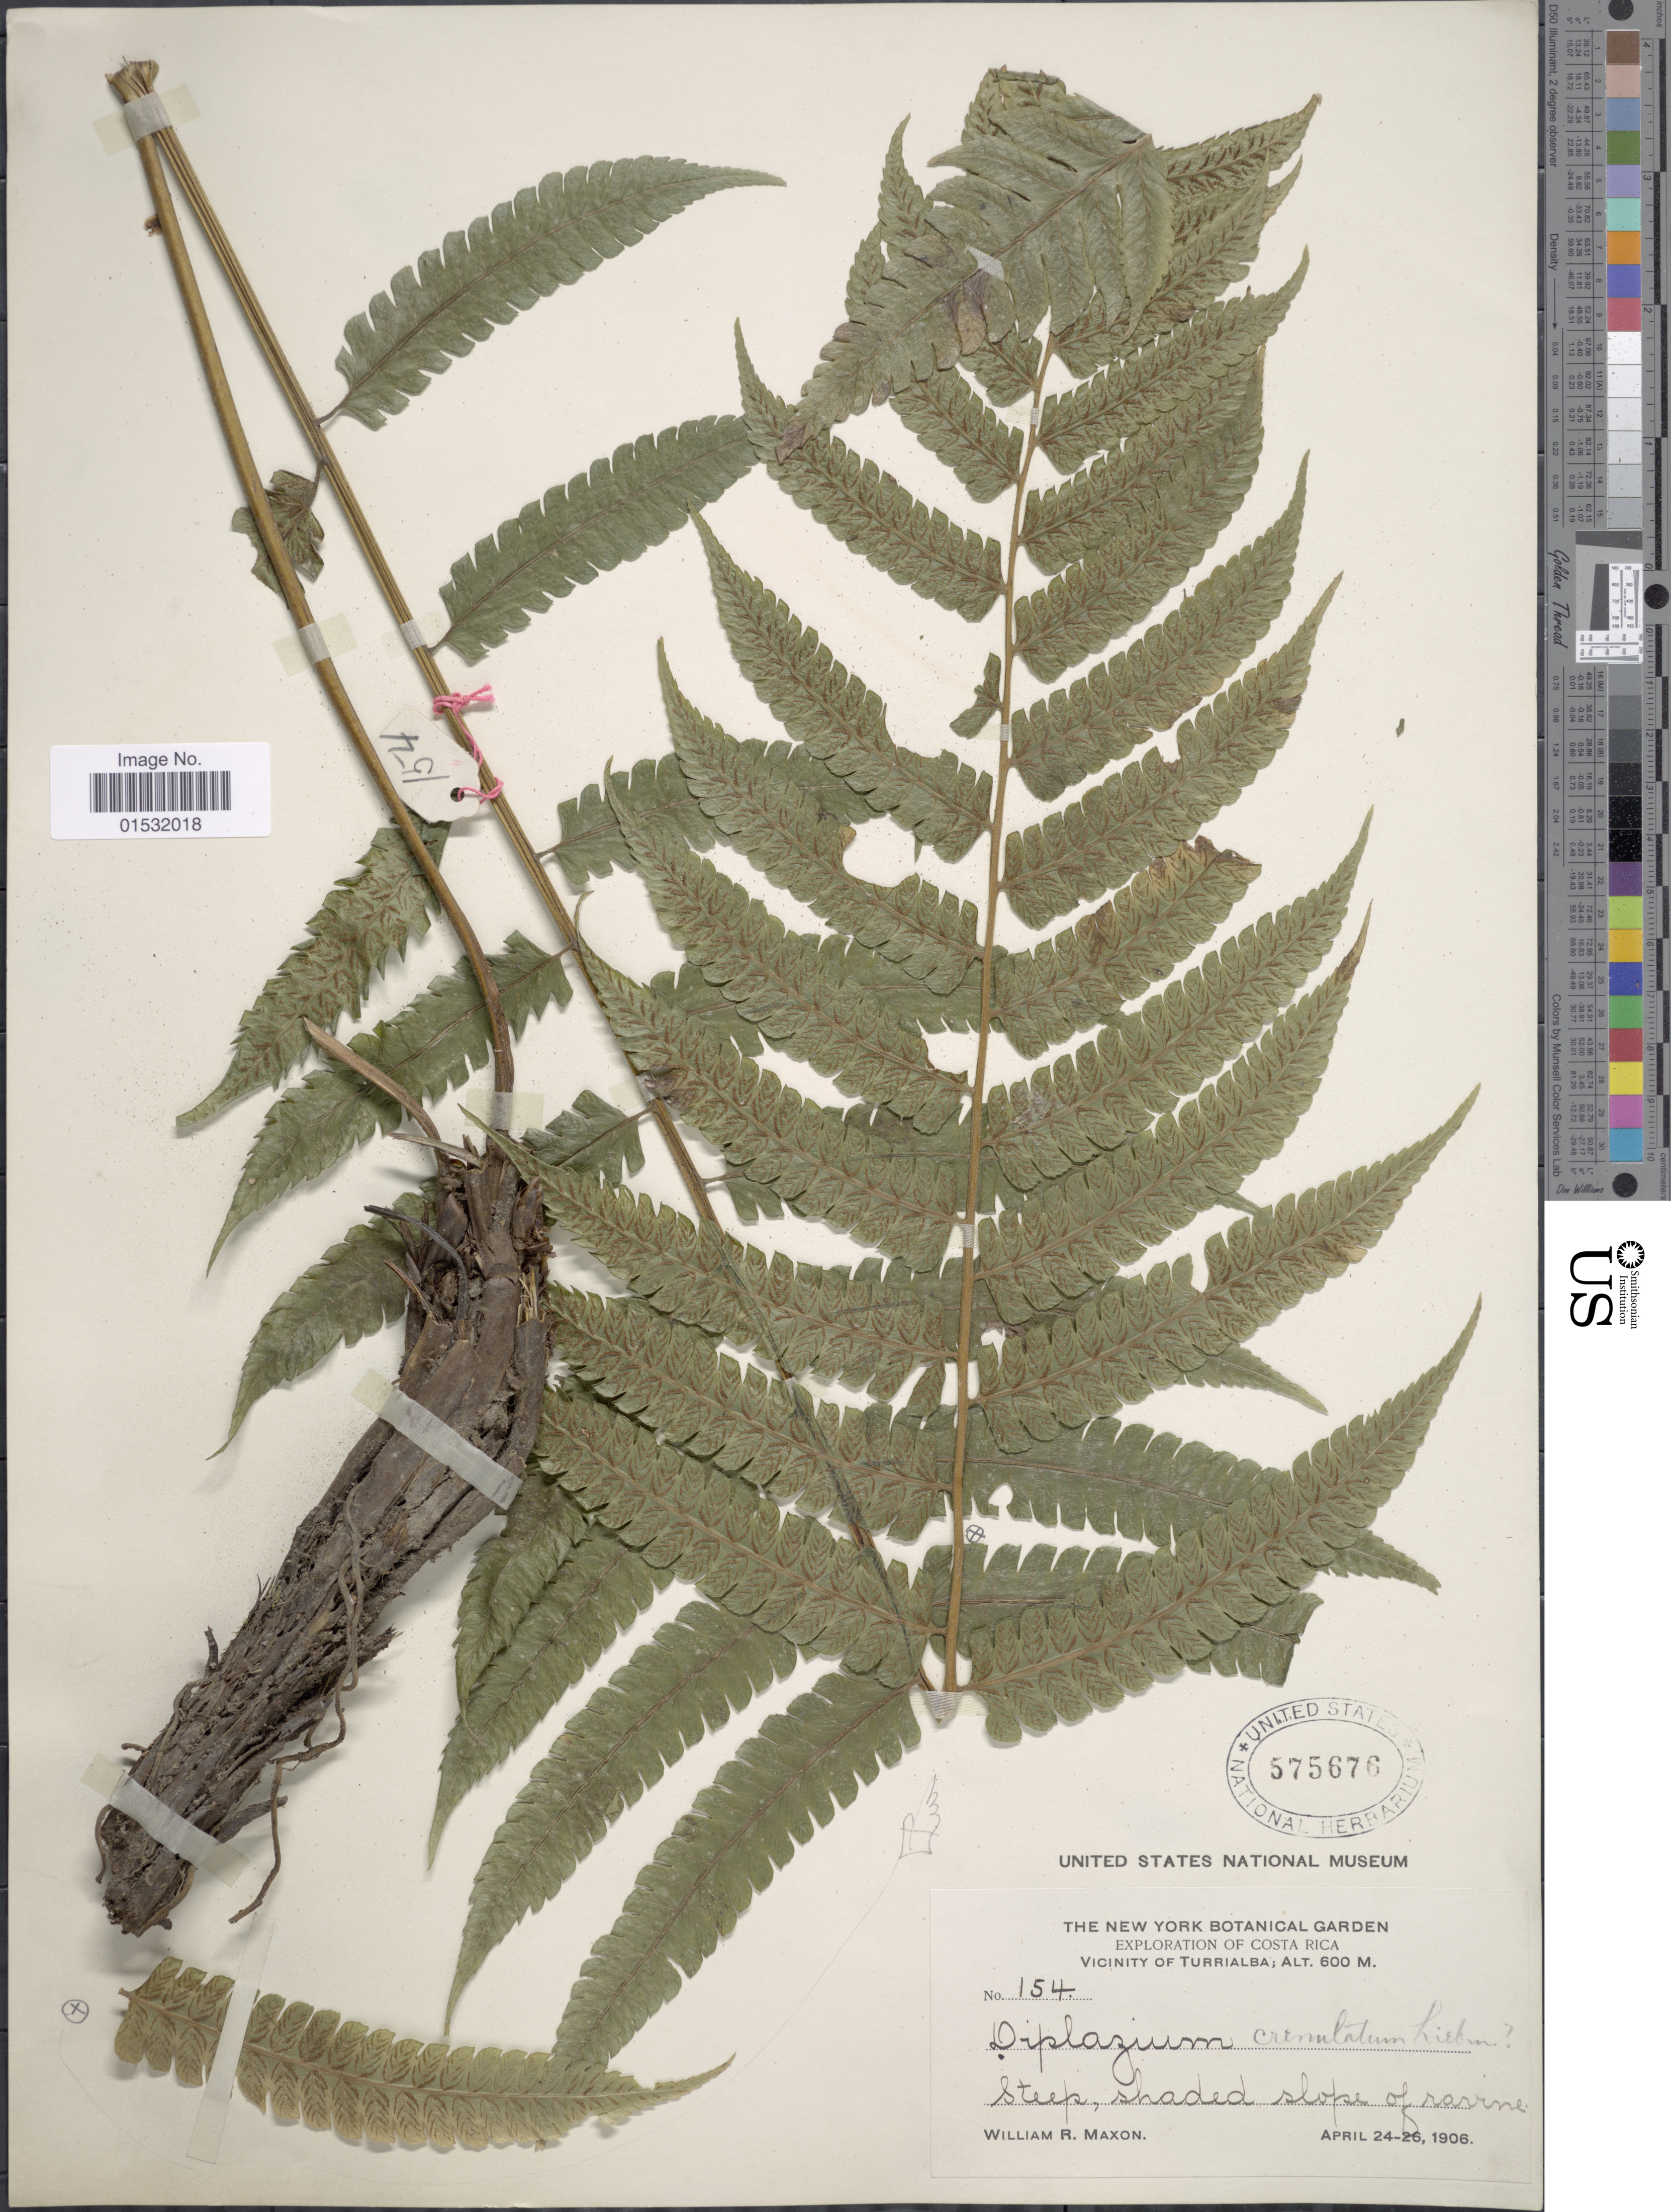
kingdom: Plantae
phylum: Tracheophyta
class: Polypodiopsida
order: Polypodiales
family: Athyriaceae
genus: Diplazium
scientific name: Diplazium striatastrum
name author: Lellinger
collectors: W. R. Maxon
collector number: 154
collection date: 1906-04-24/1906-04-26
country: Costa Rica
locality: Vicinity of Turrialba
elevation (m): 600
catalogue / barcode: US 575676